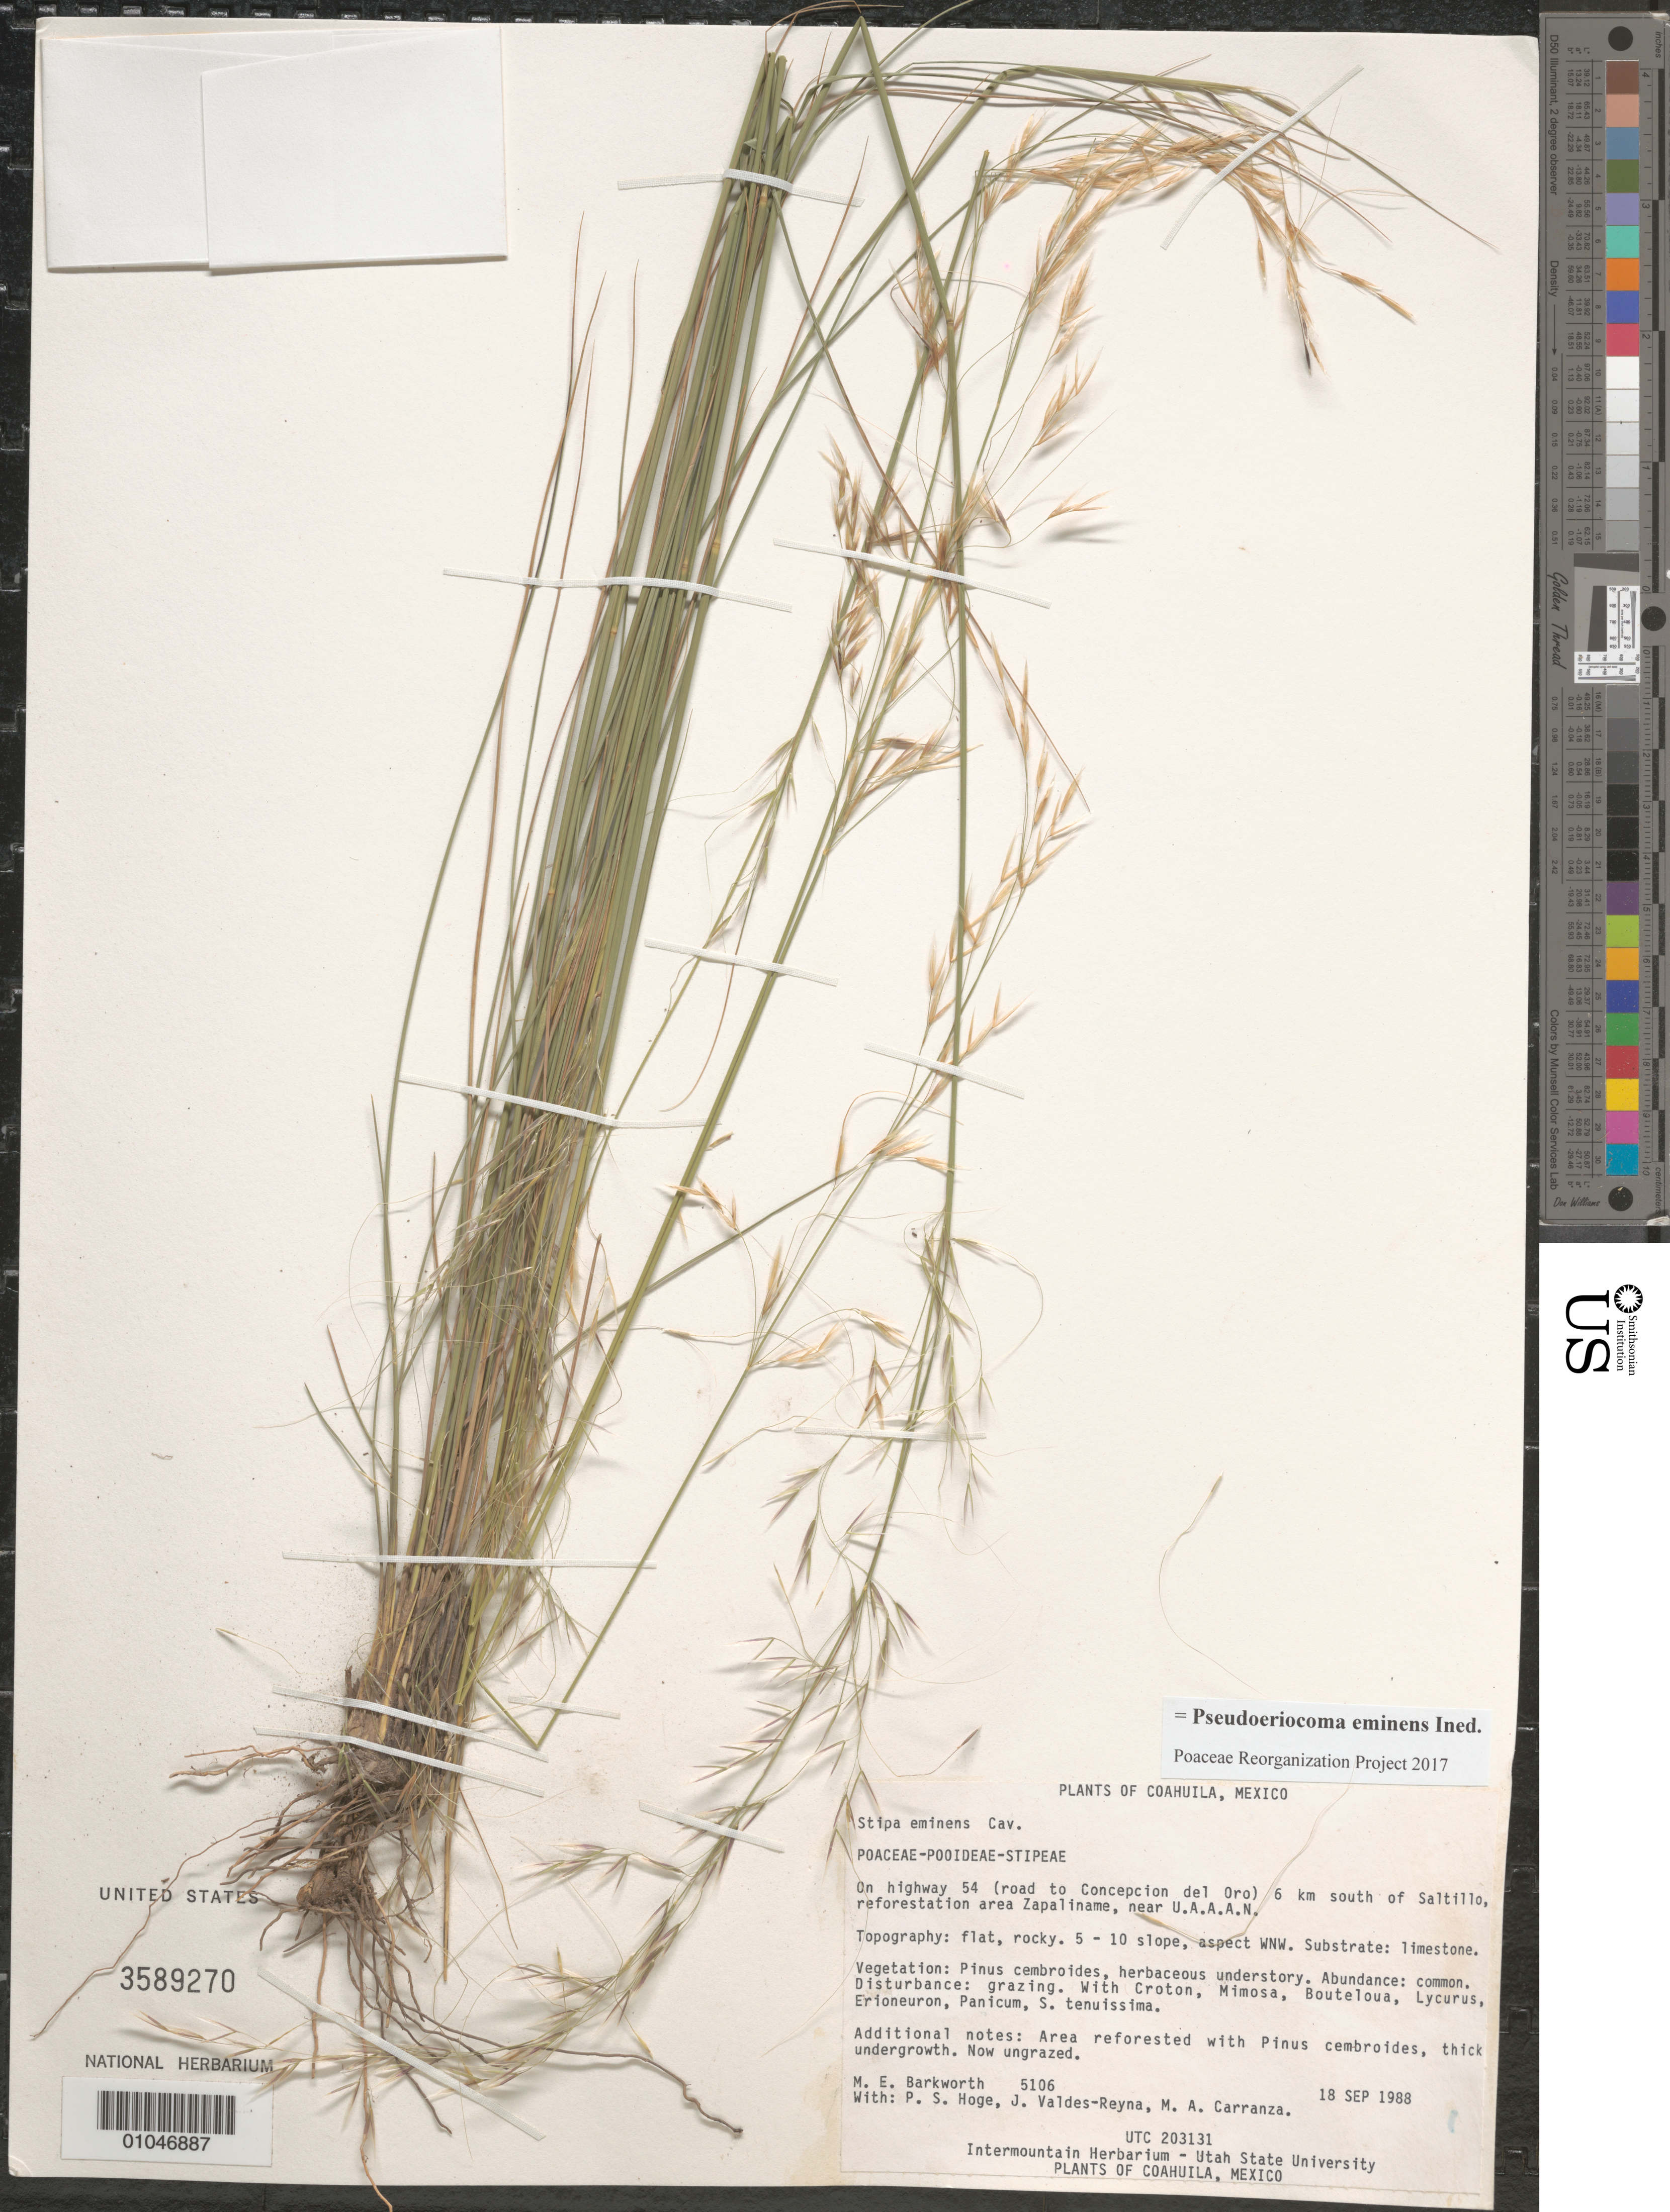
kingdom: Plantae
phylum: Tracheophyta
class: Liliopsida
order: Poales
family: Poaceae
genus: Pseudoeriocoma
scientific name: Pseudoeriocoma eminens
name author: (Cav.) Romasch.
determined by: Poaceae Reorganization Project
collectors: M. E. Barkworth, J. Valdés-Reyna, P. S. Hoge & M. A. Carranza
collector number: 5106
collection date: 1988-09-18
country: Mexico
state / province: Coahuila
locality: On highway 54 (road to Concepcion del Oro), 6 km S of Saltillo, reforestation area Zapaliname, near U.A.A.A.N.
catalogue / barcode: US 3589270